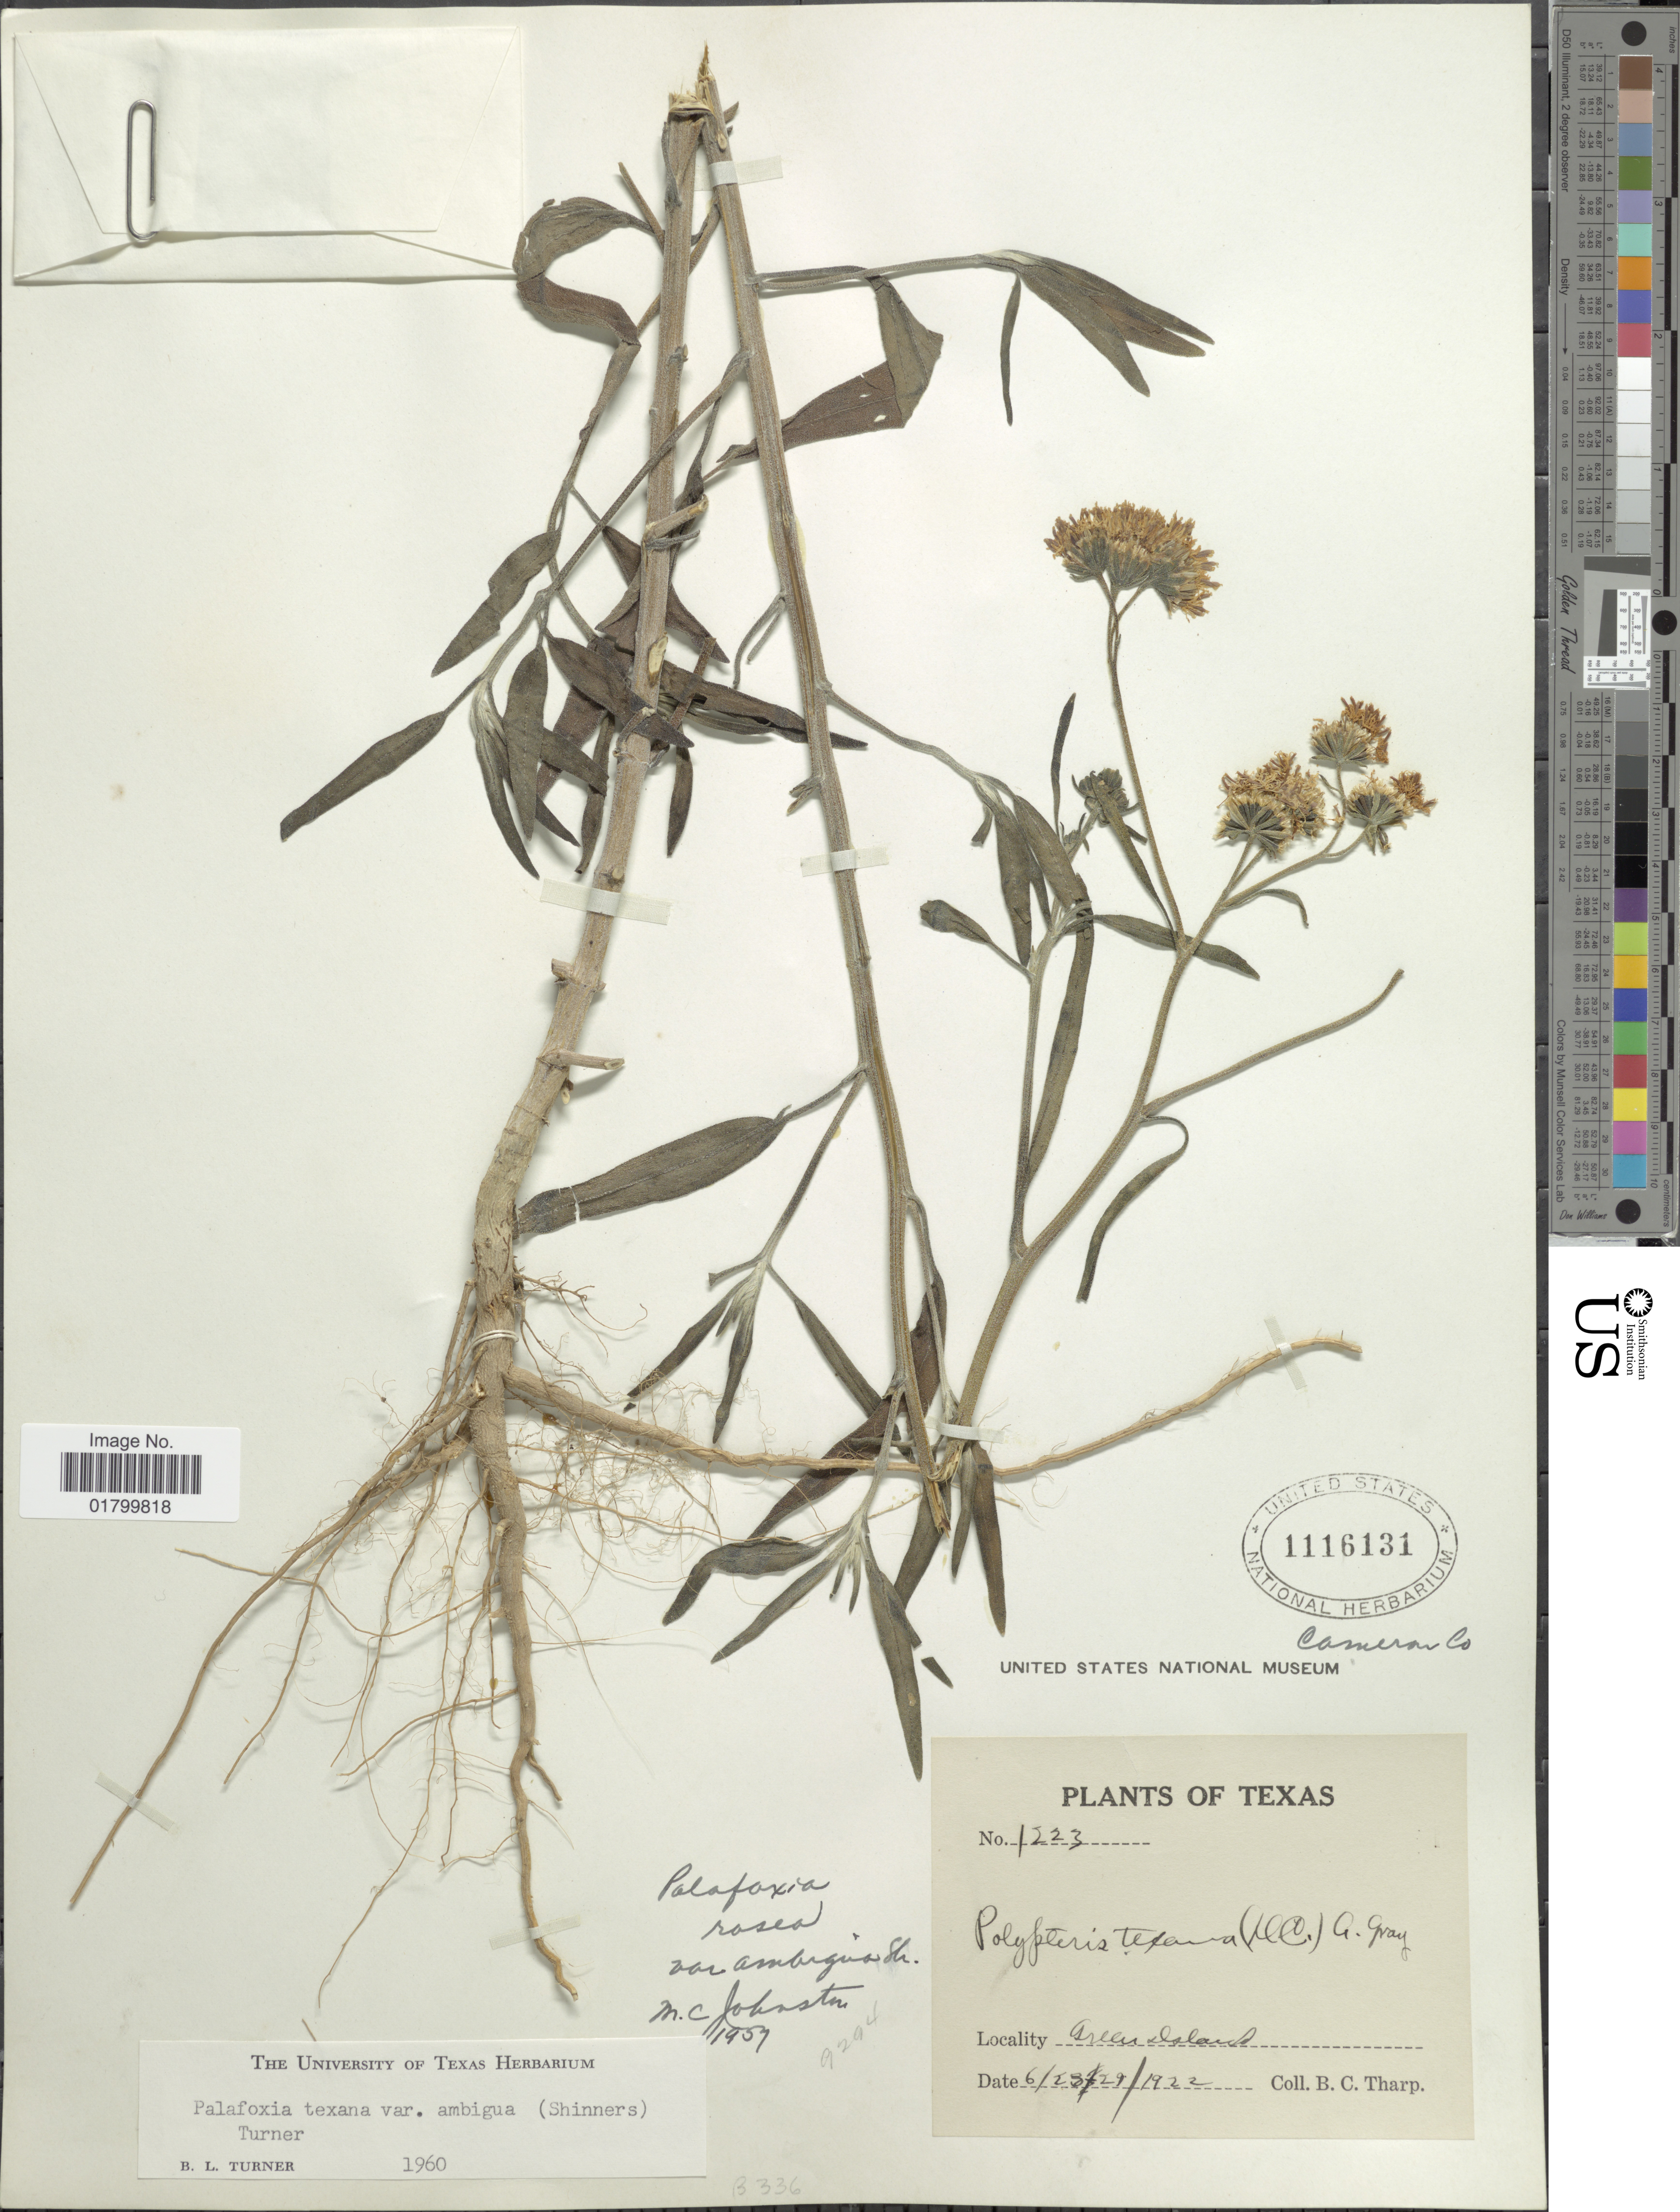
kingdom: Plantae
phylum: Tracheophyta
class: Magnoliopsida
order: Asterales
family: Asteraceae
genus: Palafoxia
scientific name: Palafoxia texana var. ambigua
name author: (Shinners) B.L. Turner & M.I. Morris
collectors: B. C. Tharp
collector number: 1223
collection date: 1922-06-23/1922-06-29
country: United States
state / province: Texas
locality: Green Island, Cameron Co.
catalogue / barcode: US 1116131